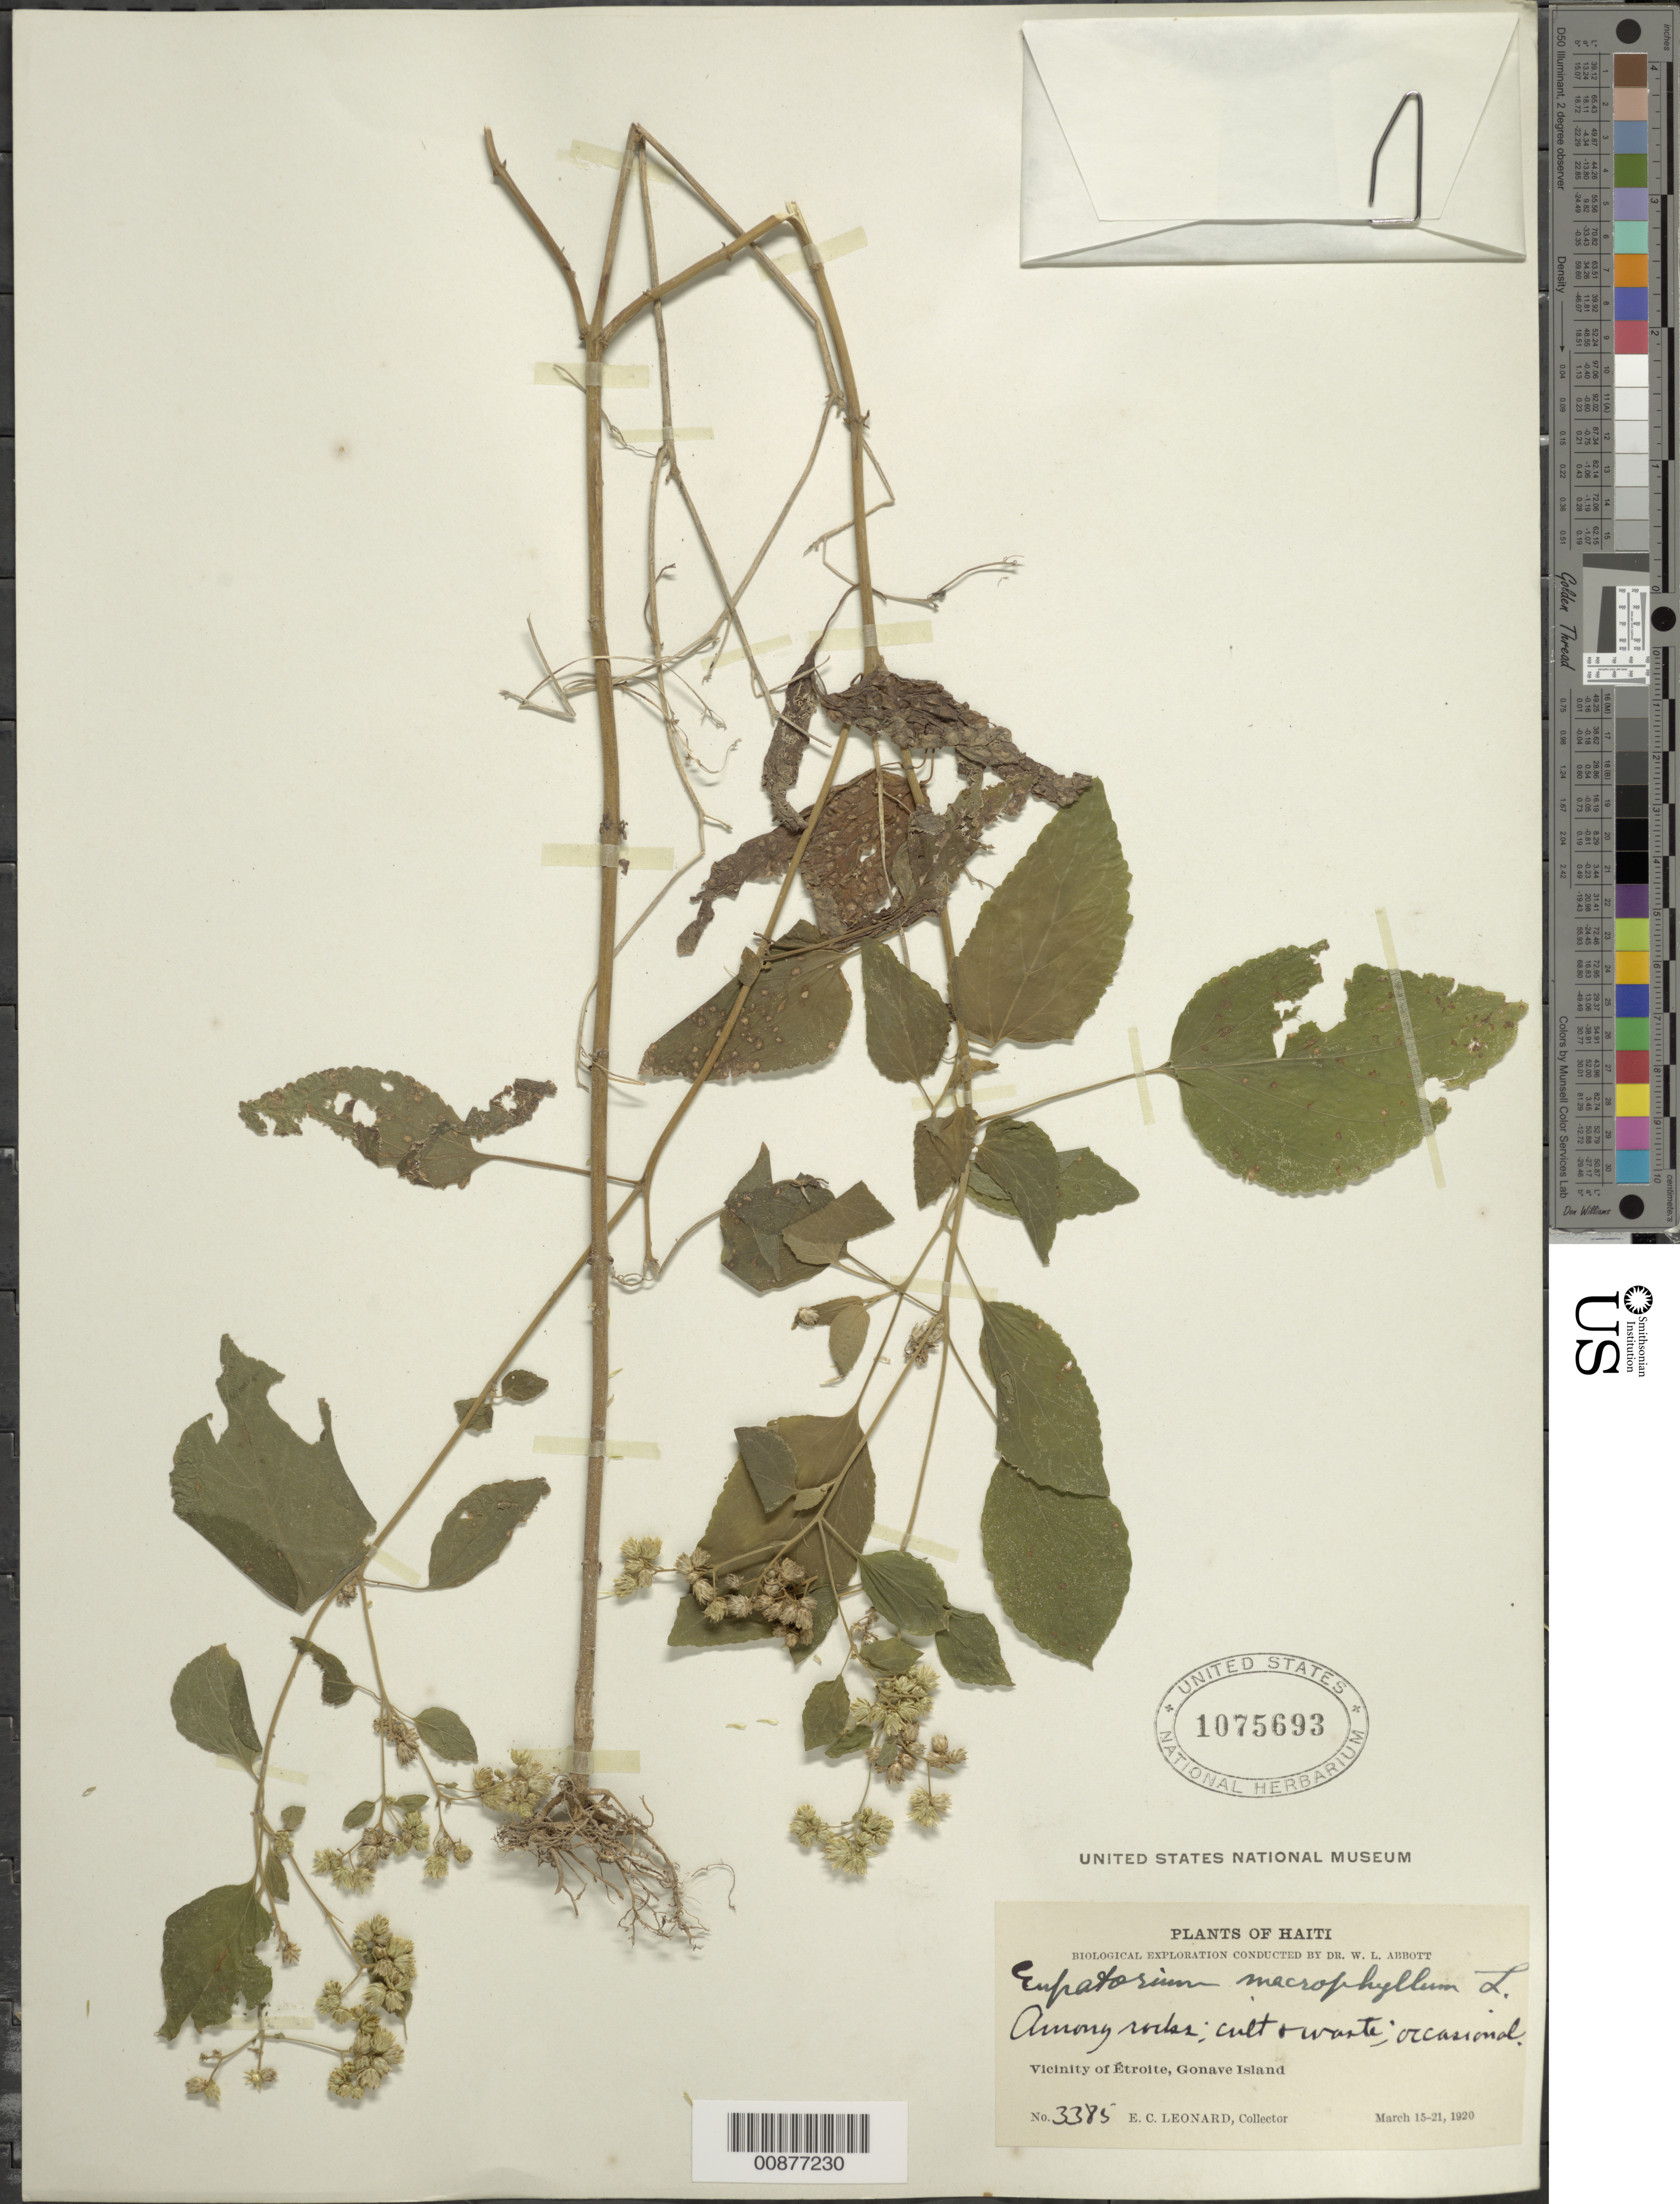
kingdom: Plantae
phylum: Tracheophyta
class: Magnoliopsida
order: Asterales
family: Asteraceae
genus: Hebeclinium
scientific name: Hebeclinium macrophyllum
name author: (L.) DC.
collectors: E. C. Leonard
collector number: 3385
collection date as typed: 15 Mar 1920 to 21 Mar 1920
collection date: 1920-03-15/1920-03-21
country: Haiti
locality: Vicinity of Étroite, Gonave Island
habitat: Among rocks; cultivated and waste areas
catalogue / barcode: US 1075693